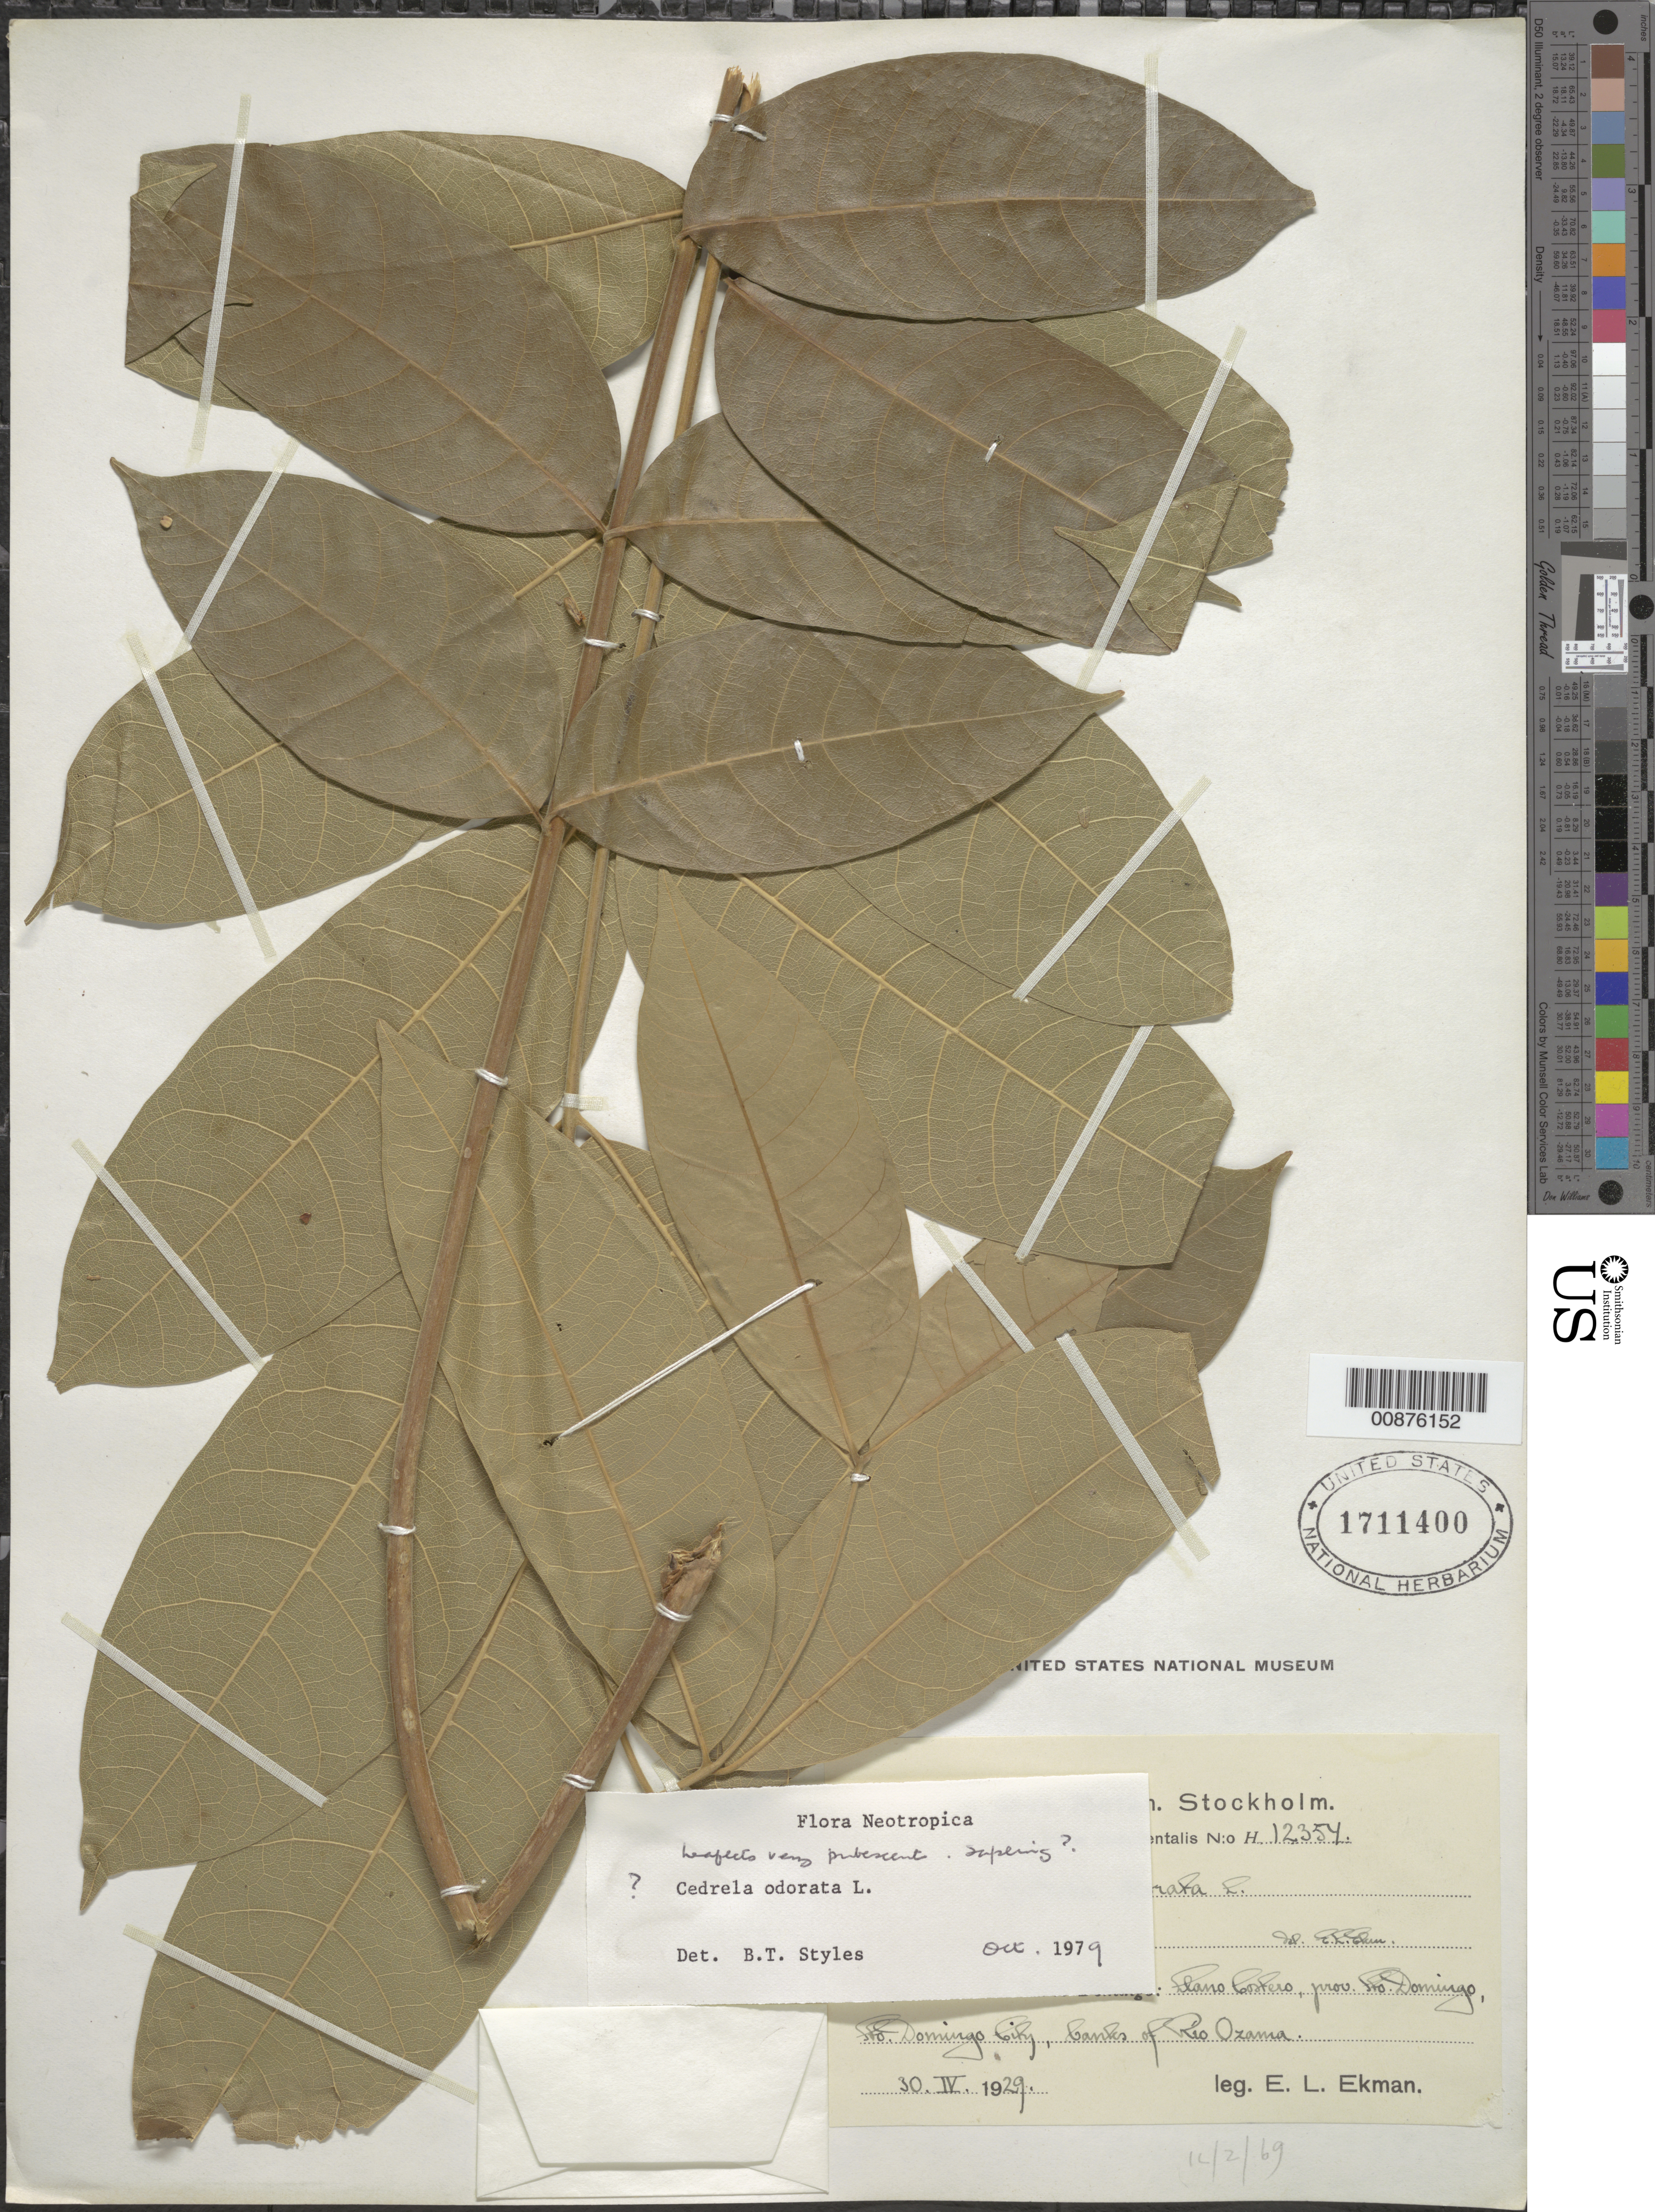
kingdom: Plantae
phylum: Tracheophyta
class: Magnoliopsida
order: Sapindales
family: Meliaceae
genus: Cedrela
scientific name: Cedrela odorata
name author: L.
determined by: Styles, B. T.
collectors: E. L. Ekman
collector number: H 12354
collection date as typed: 30 Apr 1929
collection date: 1929-04-30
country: Dominican Republic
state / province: Distrito Nacional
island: Hispaniola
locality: Llano Costero, Santo Domingo City, Río Ozama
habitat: Banks of rio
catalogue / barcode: US 1711400